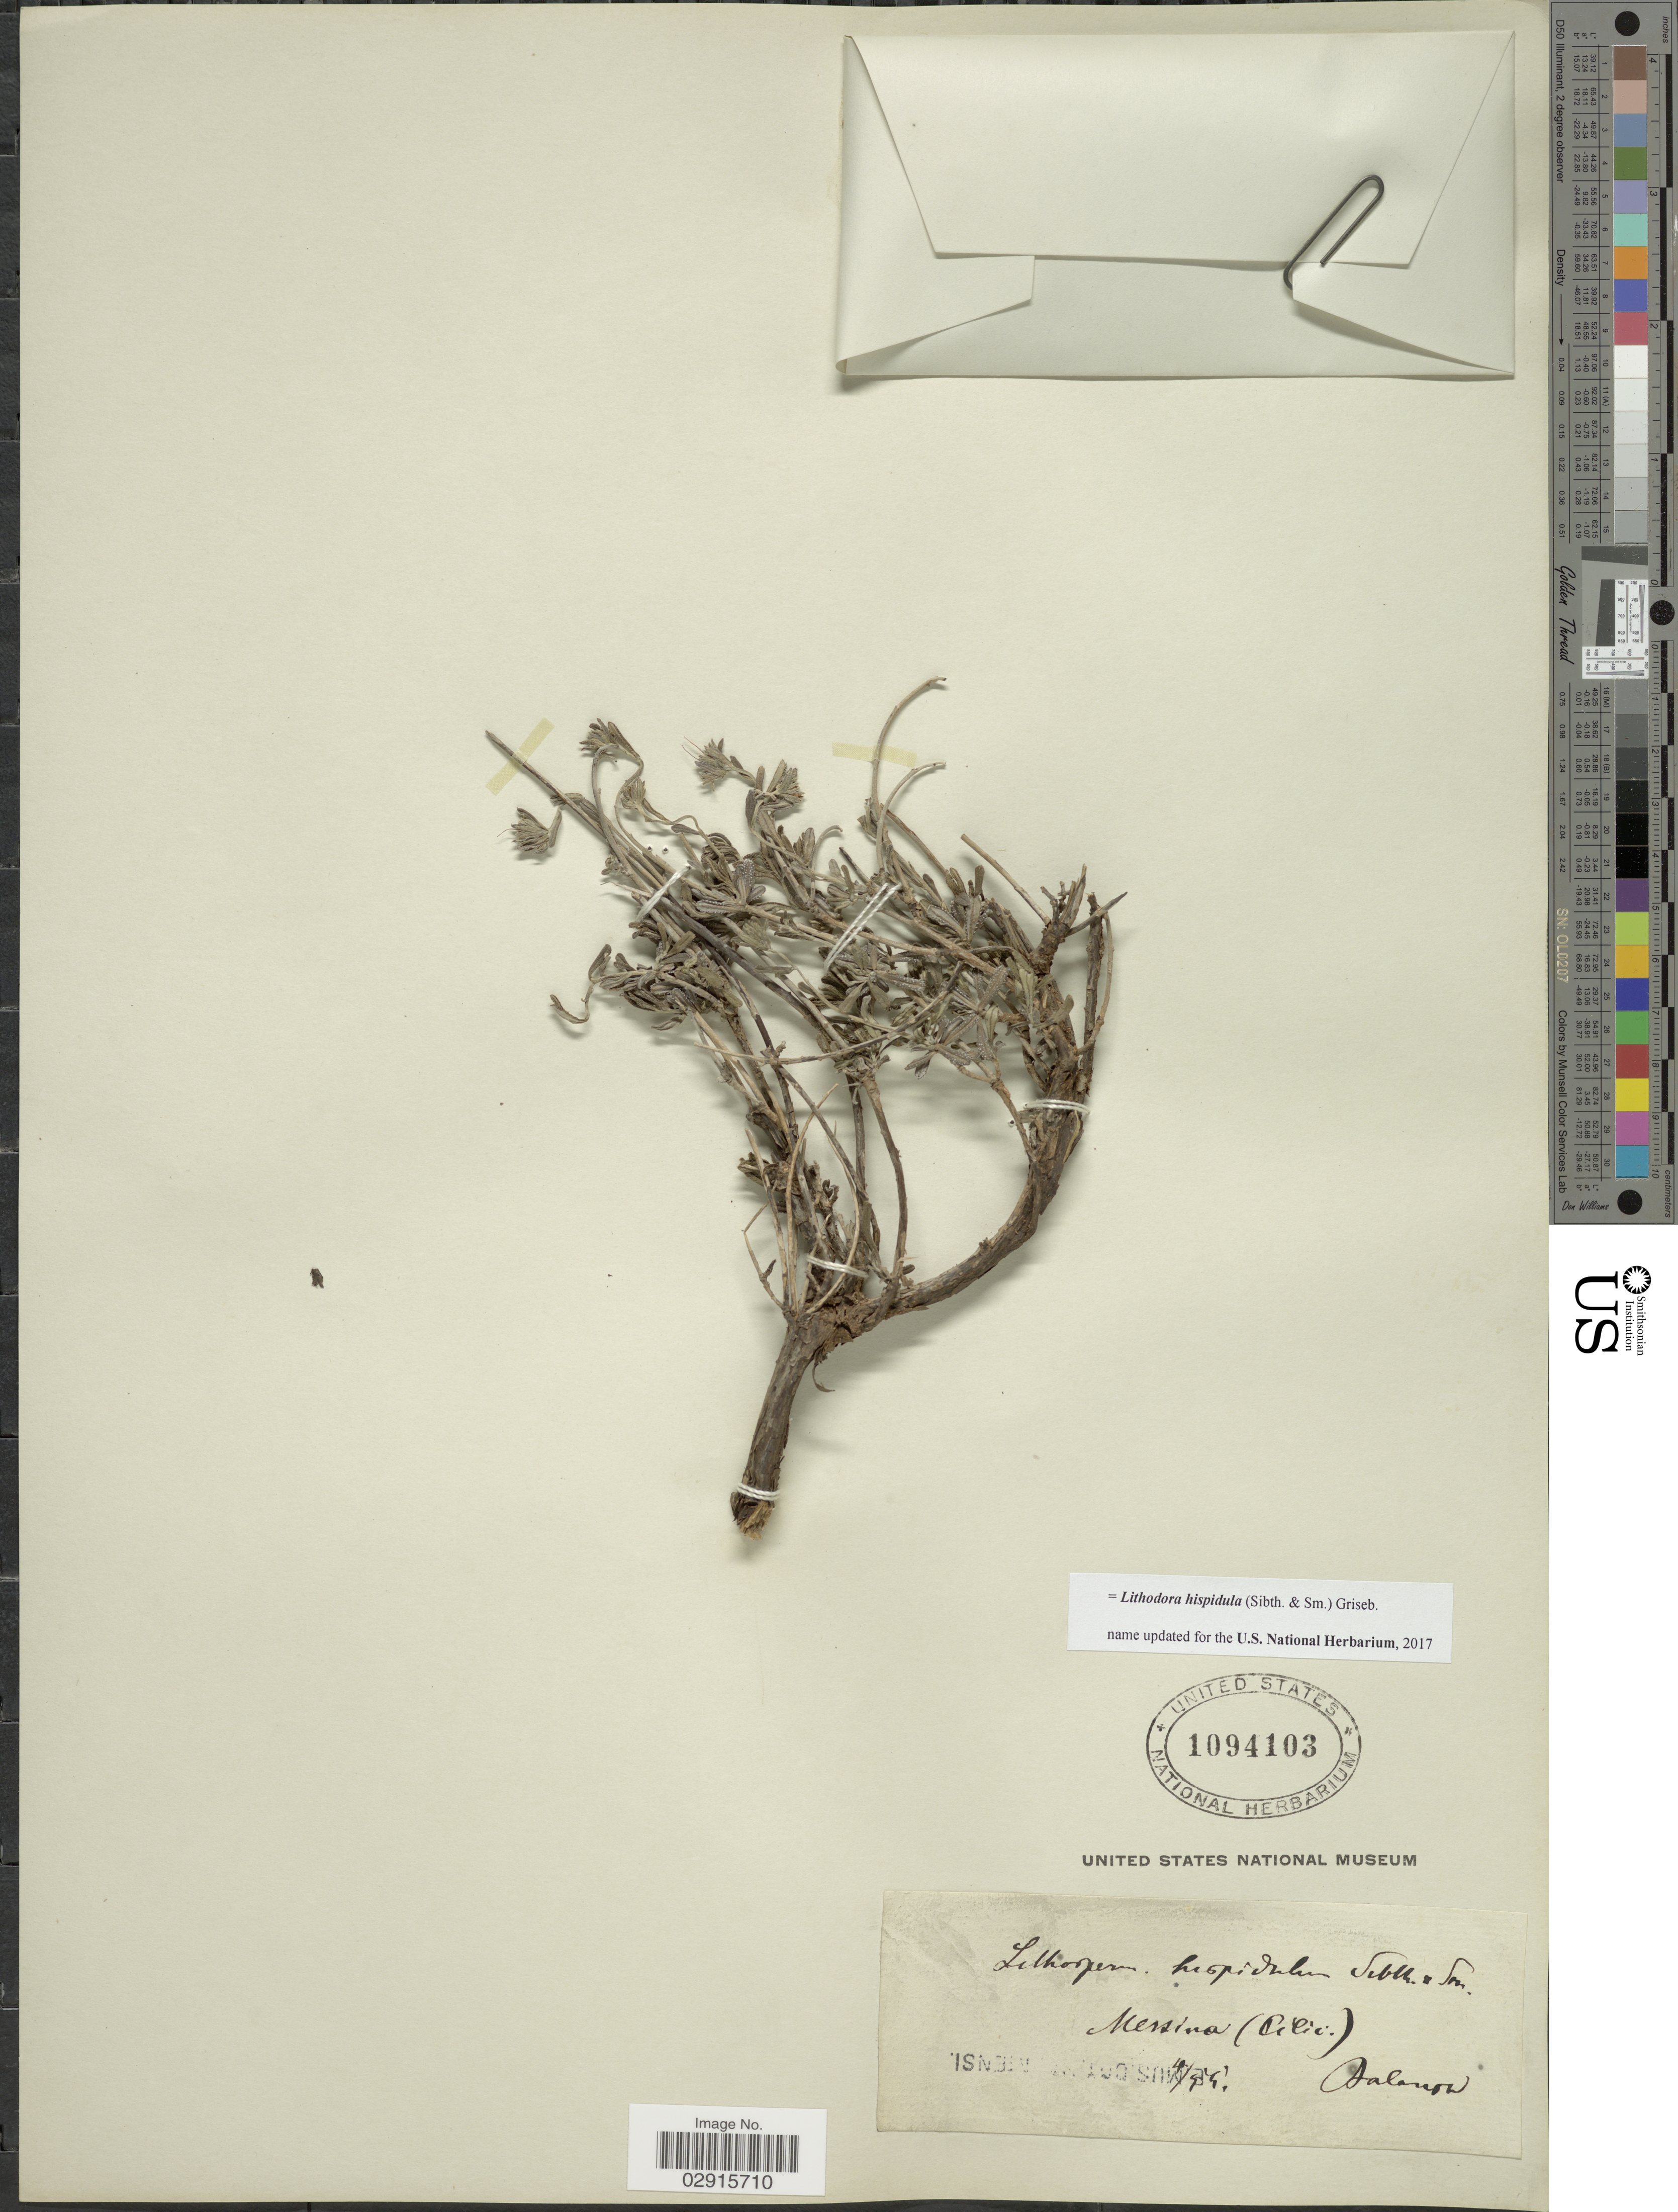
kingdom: Plantae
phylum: Tracheophyta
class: Magnoliopsida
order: Boraginales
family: Boraginaceae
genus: Lithodora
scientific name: Lithodora hispidula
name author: (Sm.) Griseb.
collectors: B. Balansa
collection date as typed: Transcribed d/m/y: /4/54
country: Turkey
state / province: Mersin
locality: Mersina (Cilic.).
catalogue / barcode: US 1094103